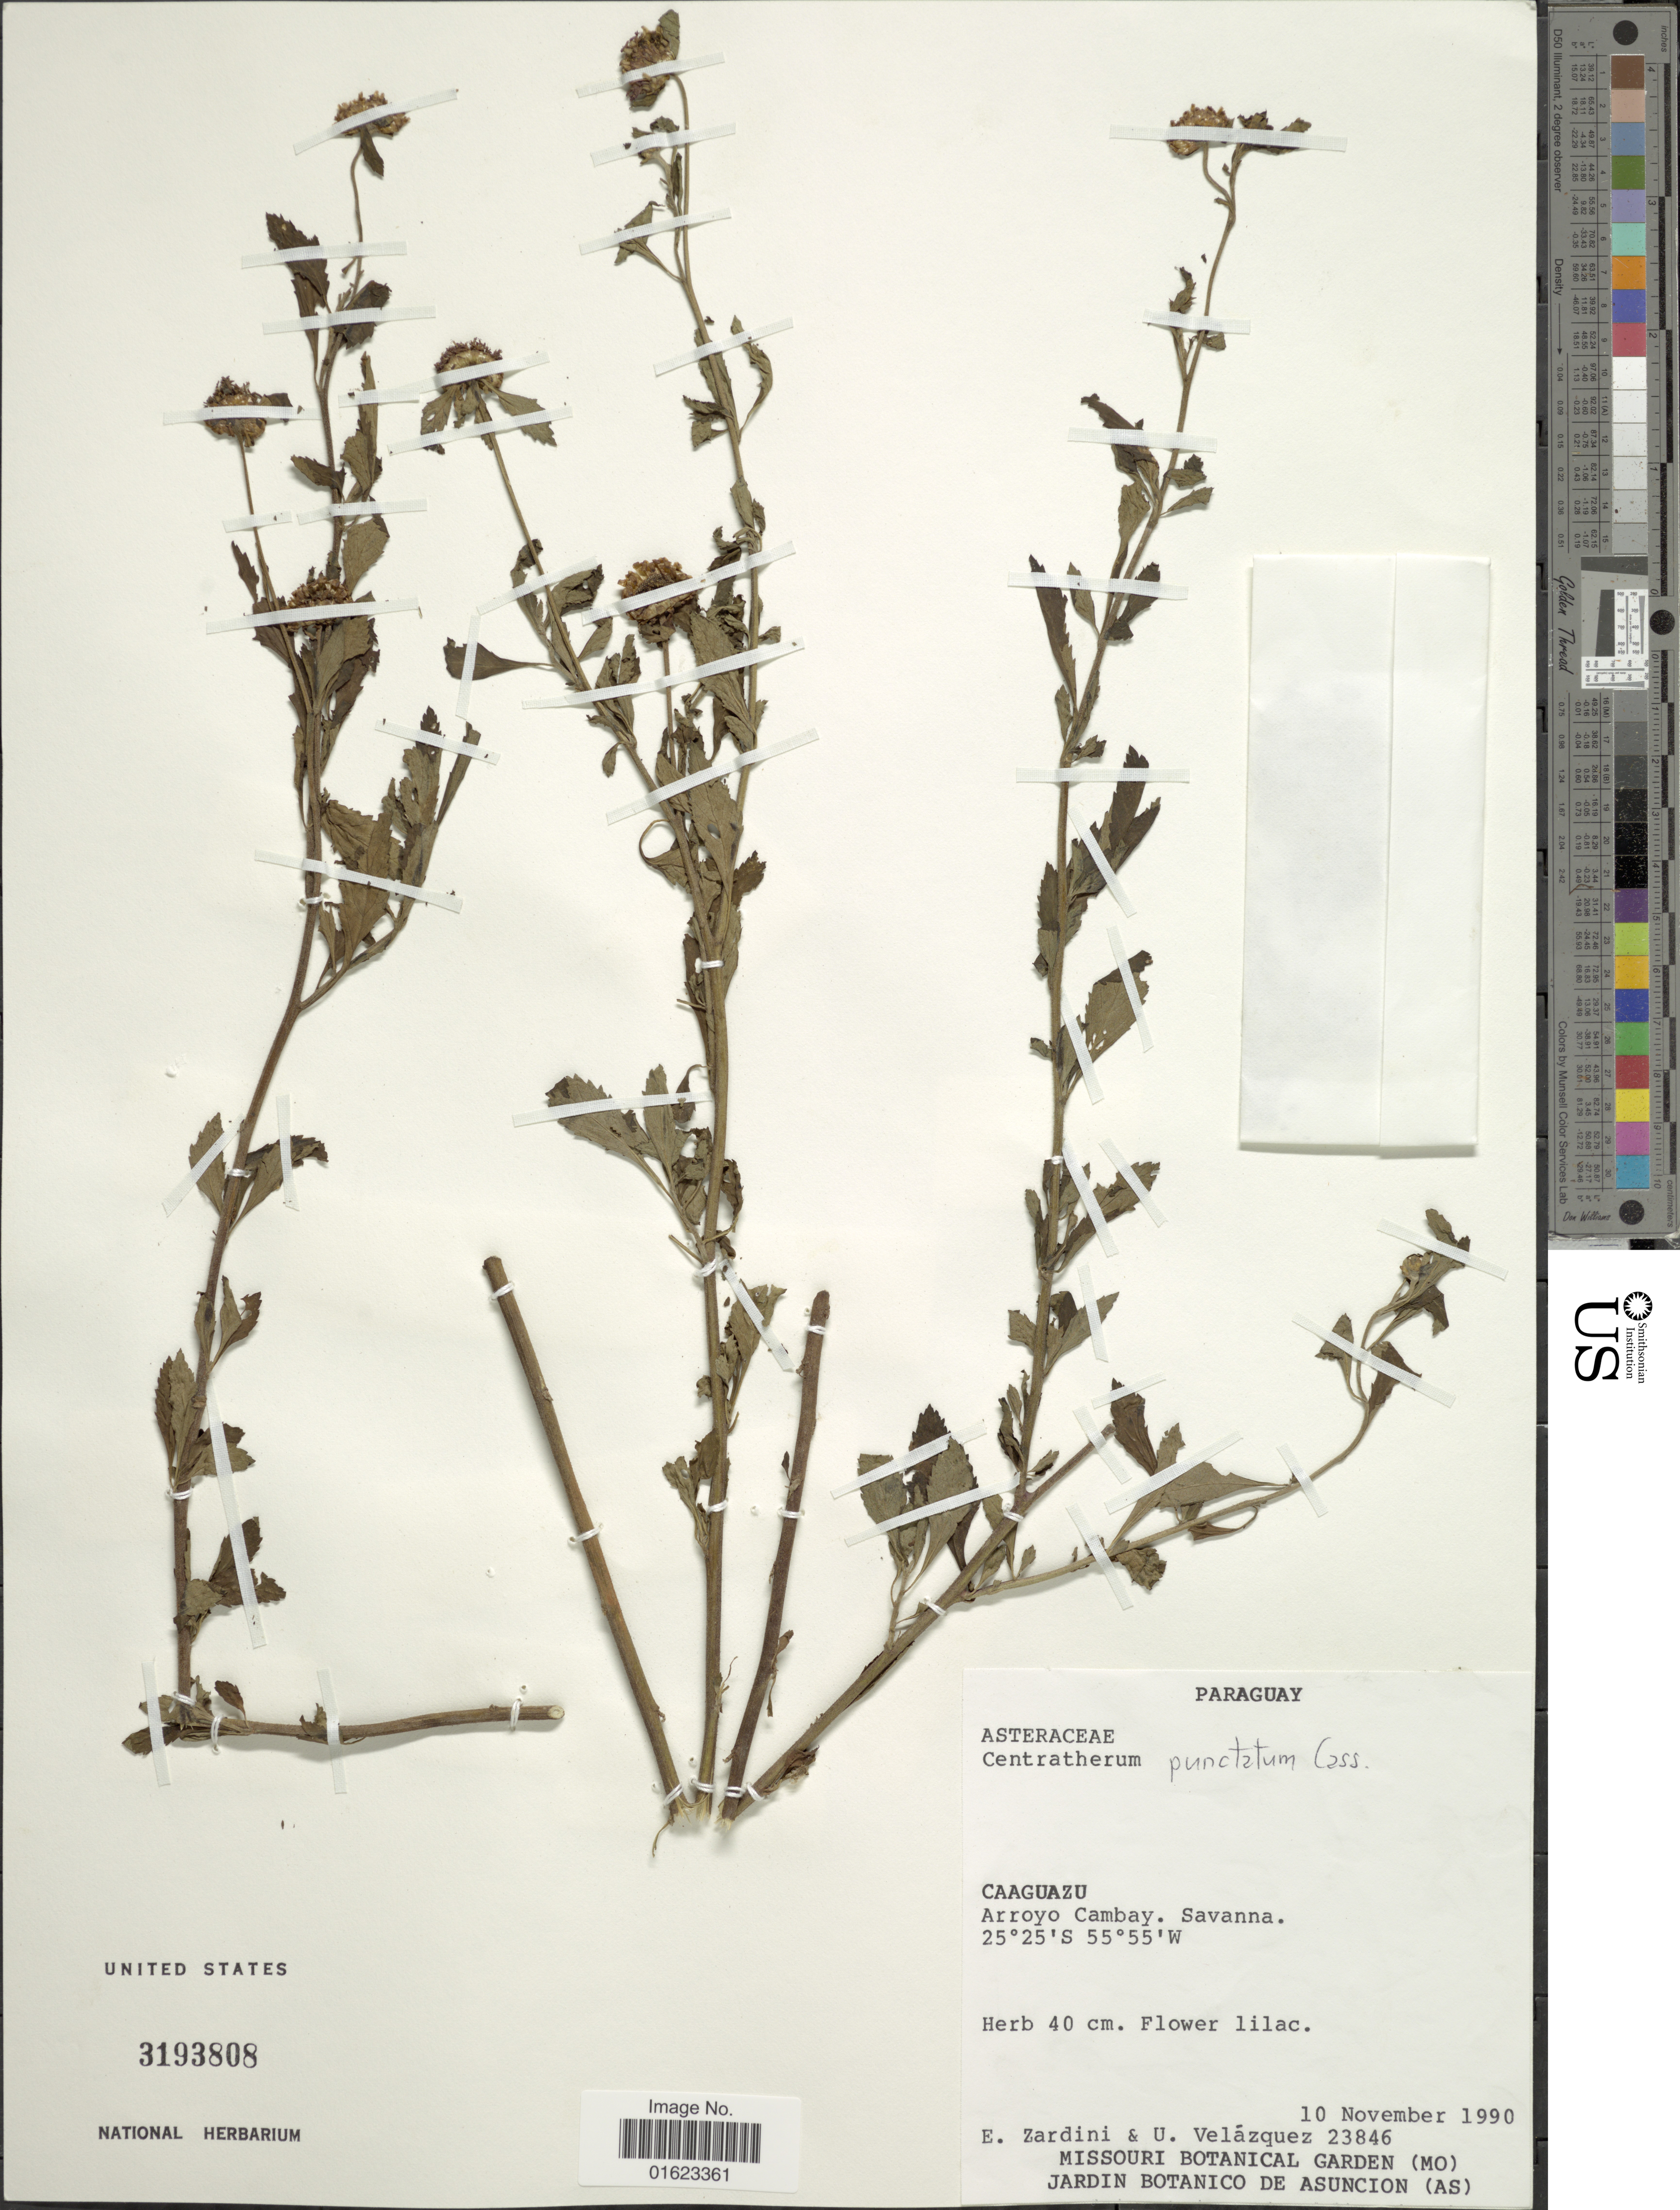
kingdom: Plantae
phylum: Tracheophyta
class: Magnoliopsida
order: Asterales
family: Asteraceae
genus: Centratherum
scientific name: Centratherum punctatum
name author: Cass.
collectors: E. M. Zardini & U. Velázquez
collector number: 23846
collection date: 1990-11-10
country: Paraguay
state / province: Caaguazu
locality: Caaguazu, Arroyo Cambay.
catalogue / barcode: US 3193808